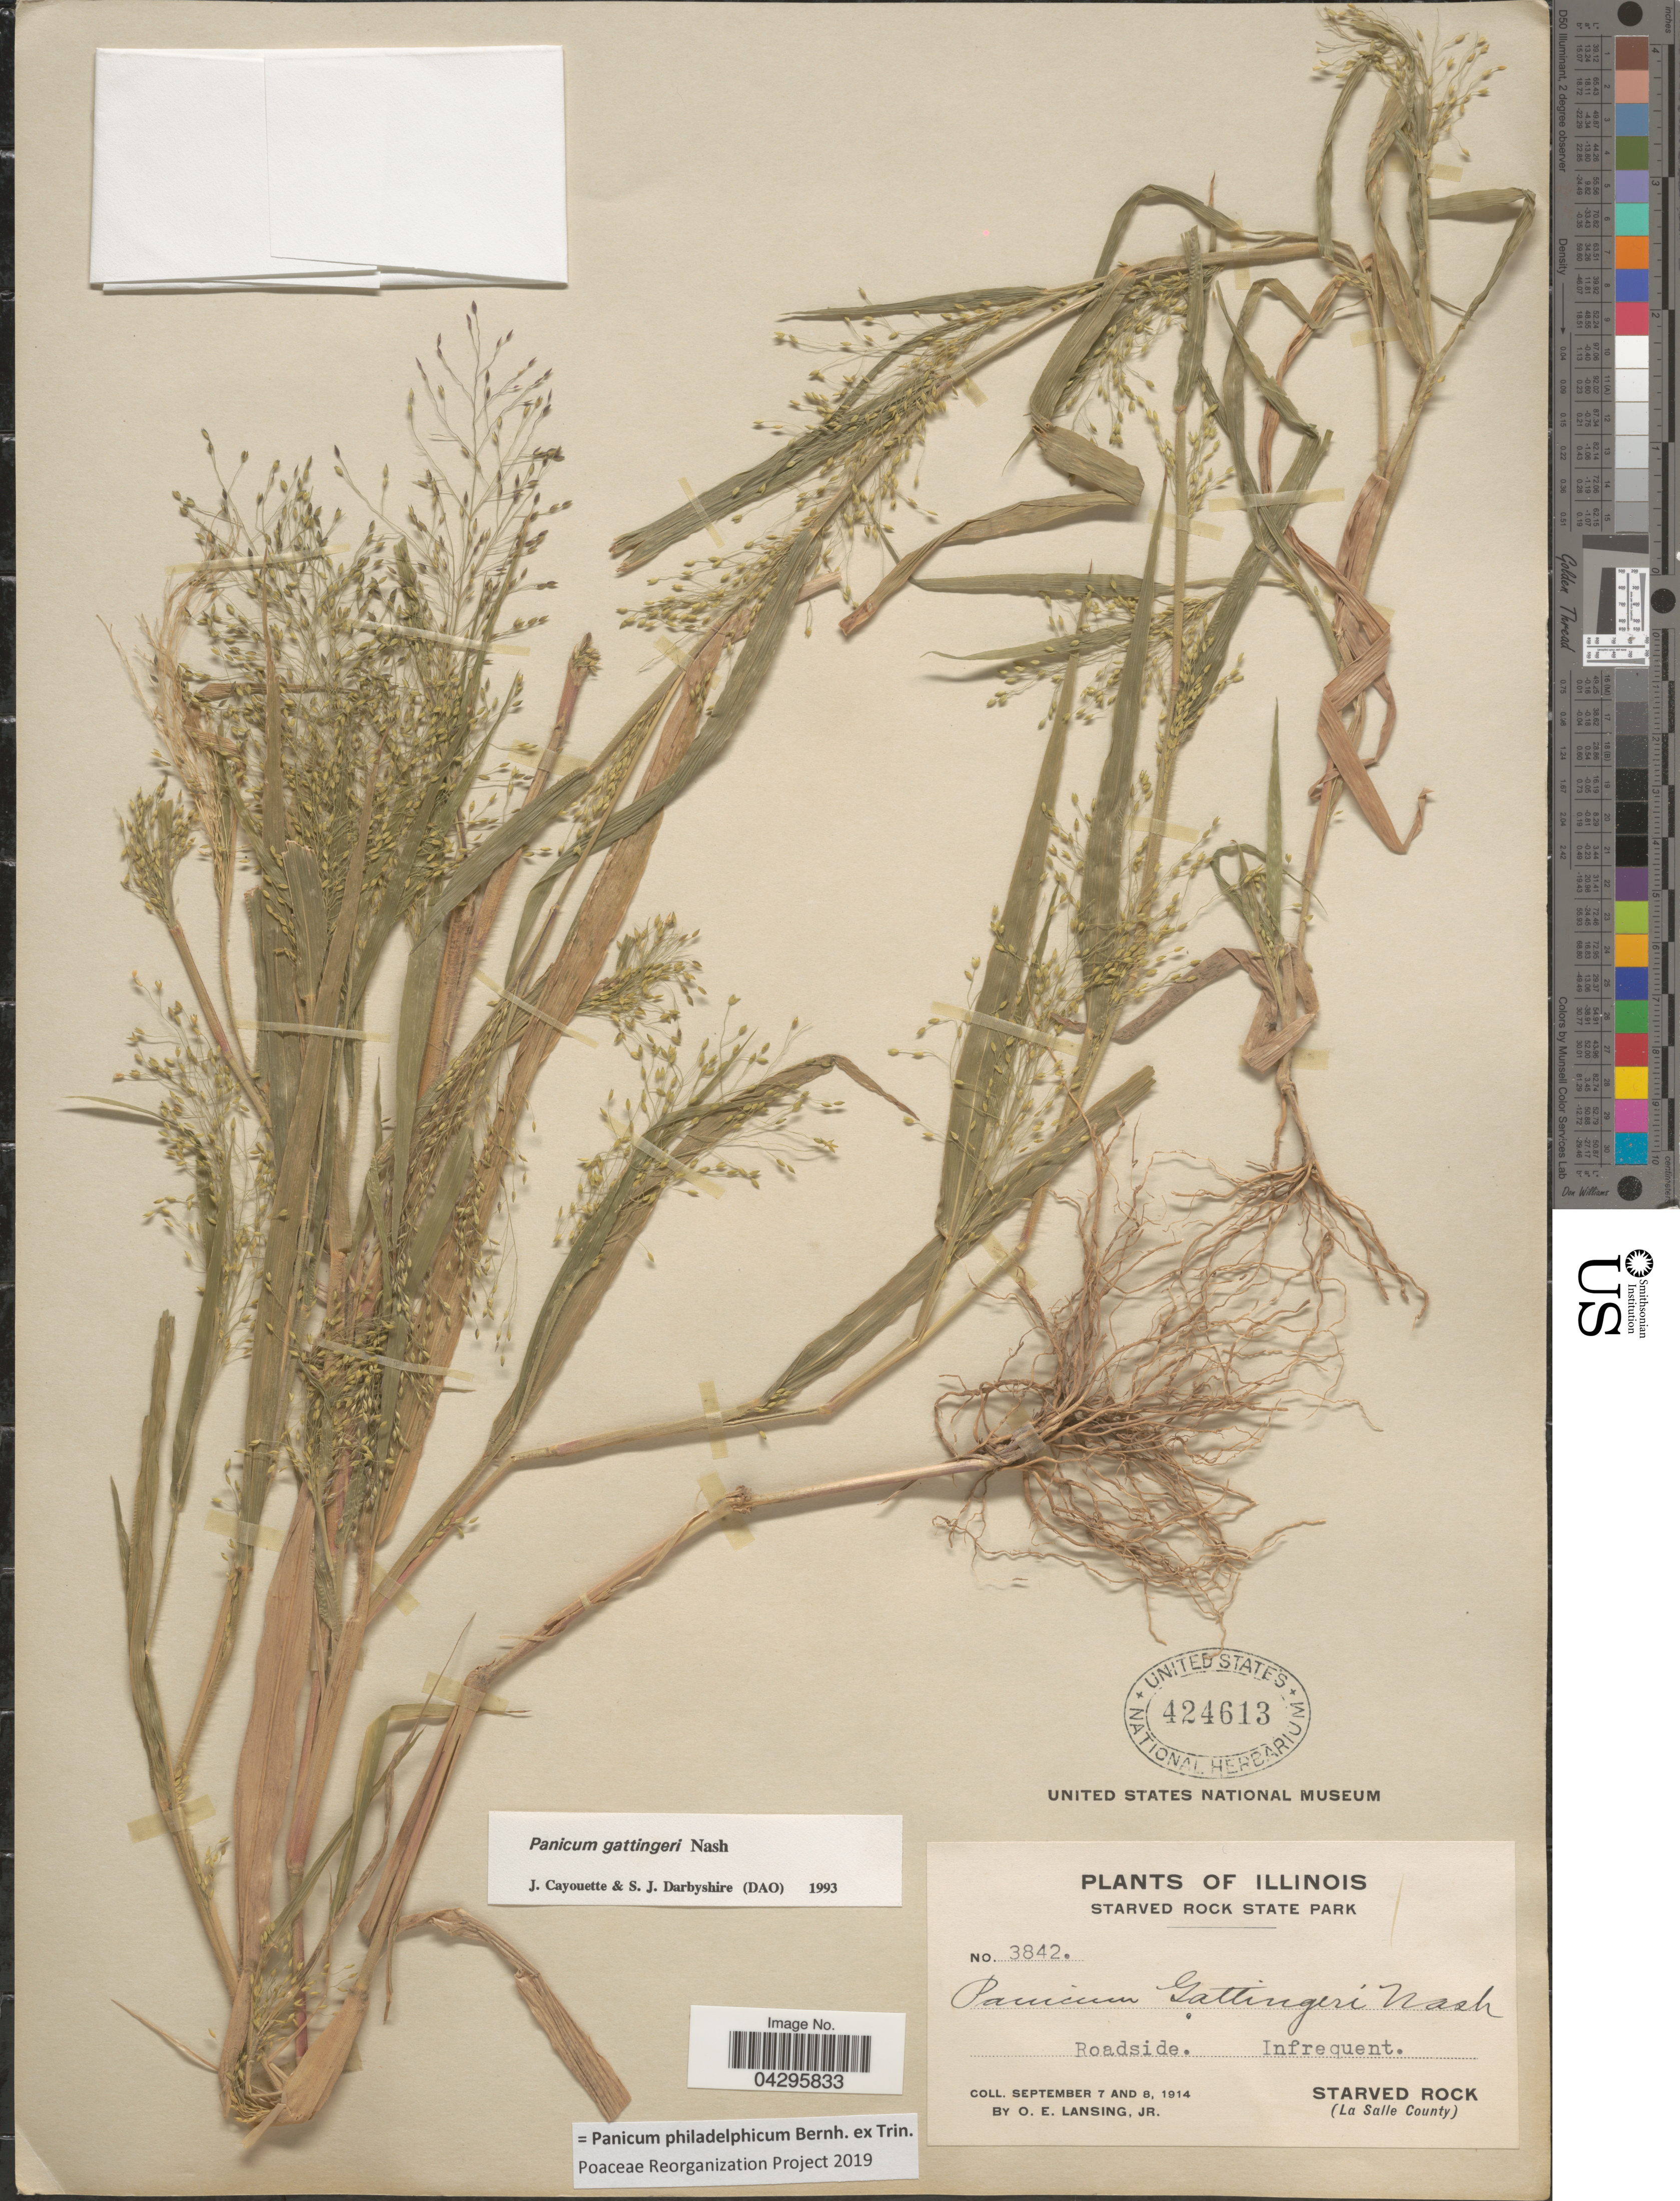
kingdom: Plantae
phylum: Tracheophyta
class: Liliopsida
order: Poales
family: Poaceae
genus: Panicum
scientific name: Panicum philadelphicum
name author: Bernh. ex Trin.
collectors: O. E. Lansing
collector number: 3842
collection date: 1914-09-07/1914-09-08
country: United States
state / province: Illinois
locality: Starved Rock State Park. Roadside. Infrequent. Starved Rock (La Salle County).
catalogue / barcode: US 424613